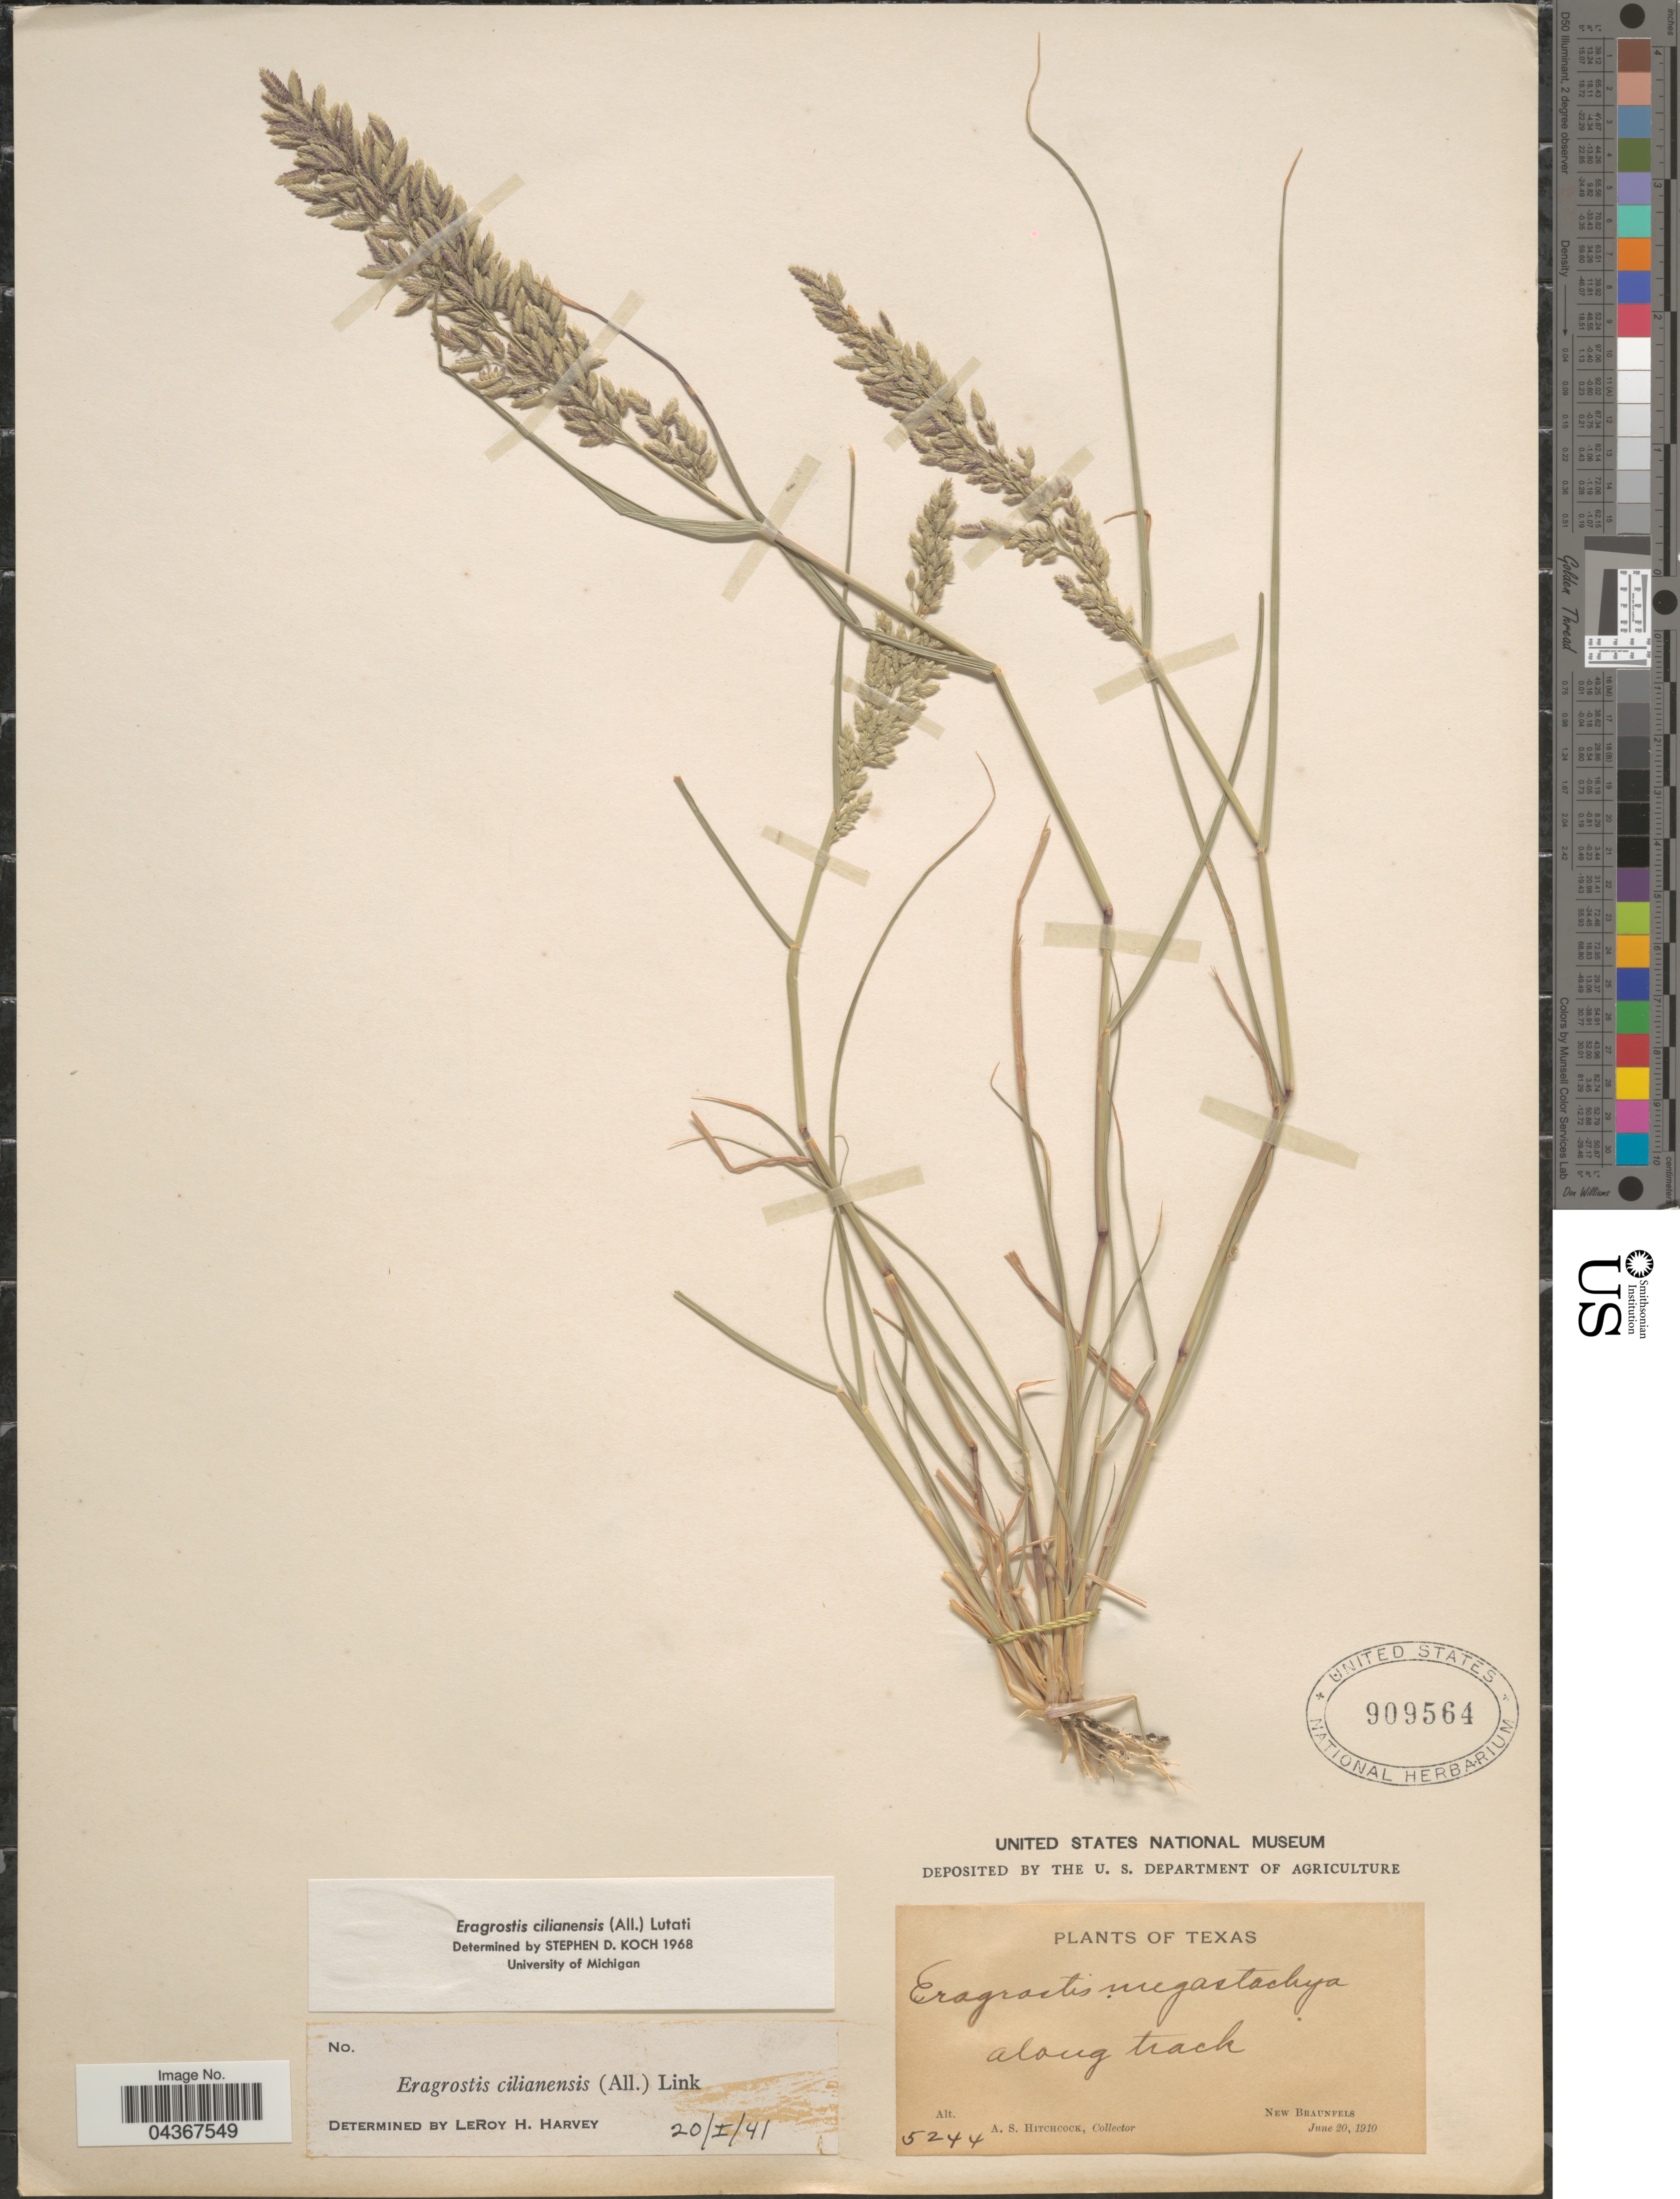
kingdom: Plantae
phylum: Tracheophyta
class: Liliopsida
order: Poales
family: Poaceae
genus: Eragrostis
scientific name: Eragrostis cilianensis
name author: (Bellardi) Vignolo ex Janch.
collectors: A. S. Hitchcock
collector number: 5244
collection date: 1910-06-20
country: United States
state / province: Texas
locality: Along track. New Braunfels.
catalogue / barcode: US 909564